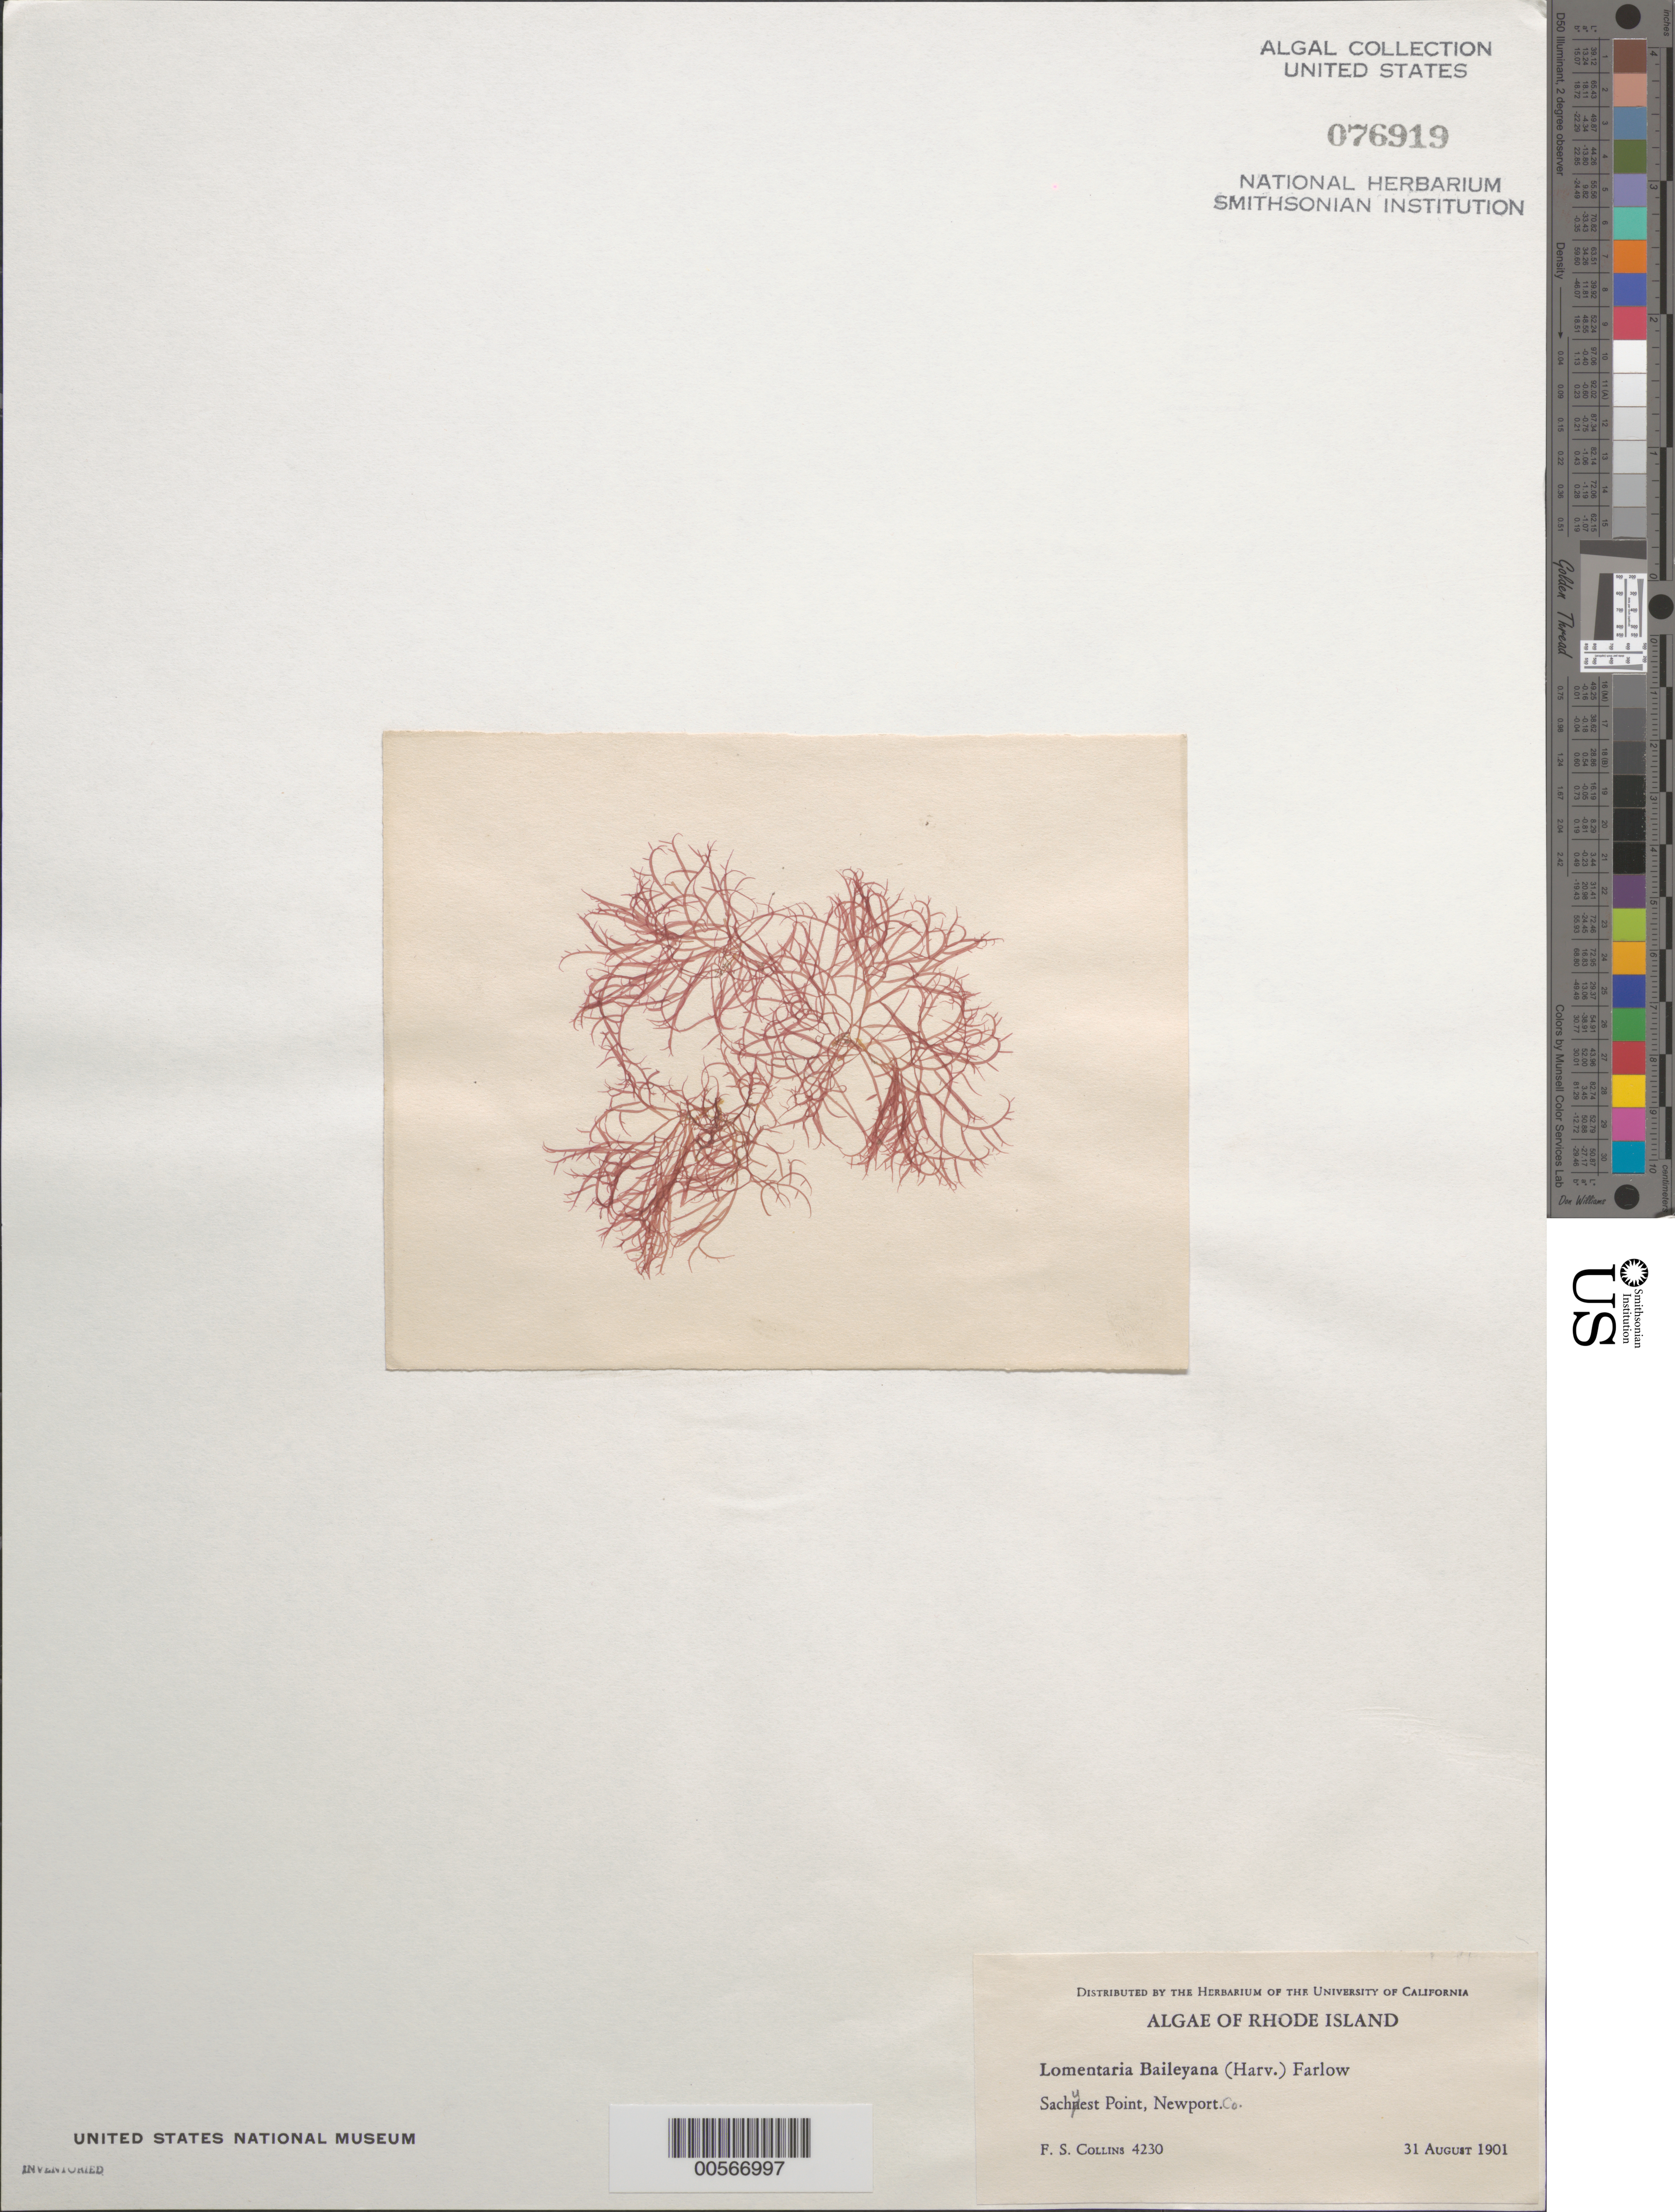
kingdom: Plantae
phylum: Rhodophyta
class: Florideophyceae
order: Rhodymeniales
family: Lomentariaceae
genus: Hooperia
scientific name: Hooperia divaricata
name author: (Durant) M.J. Wynne et al.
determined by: Algae name updating Project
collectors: F. Collins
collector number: FSC 4230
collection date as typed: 31 Aug 1901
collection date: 1901-08-31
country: United States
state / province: Rhode Island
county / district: Newport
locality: Sachuest Point (Sachnest Point)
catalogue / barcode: US 76919